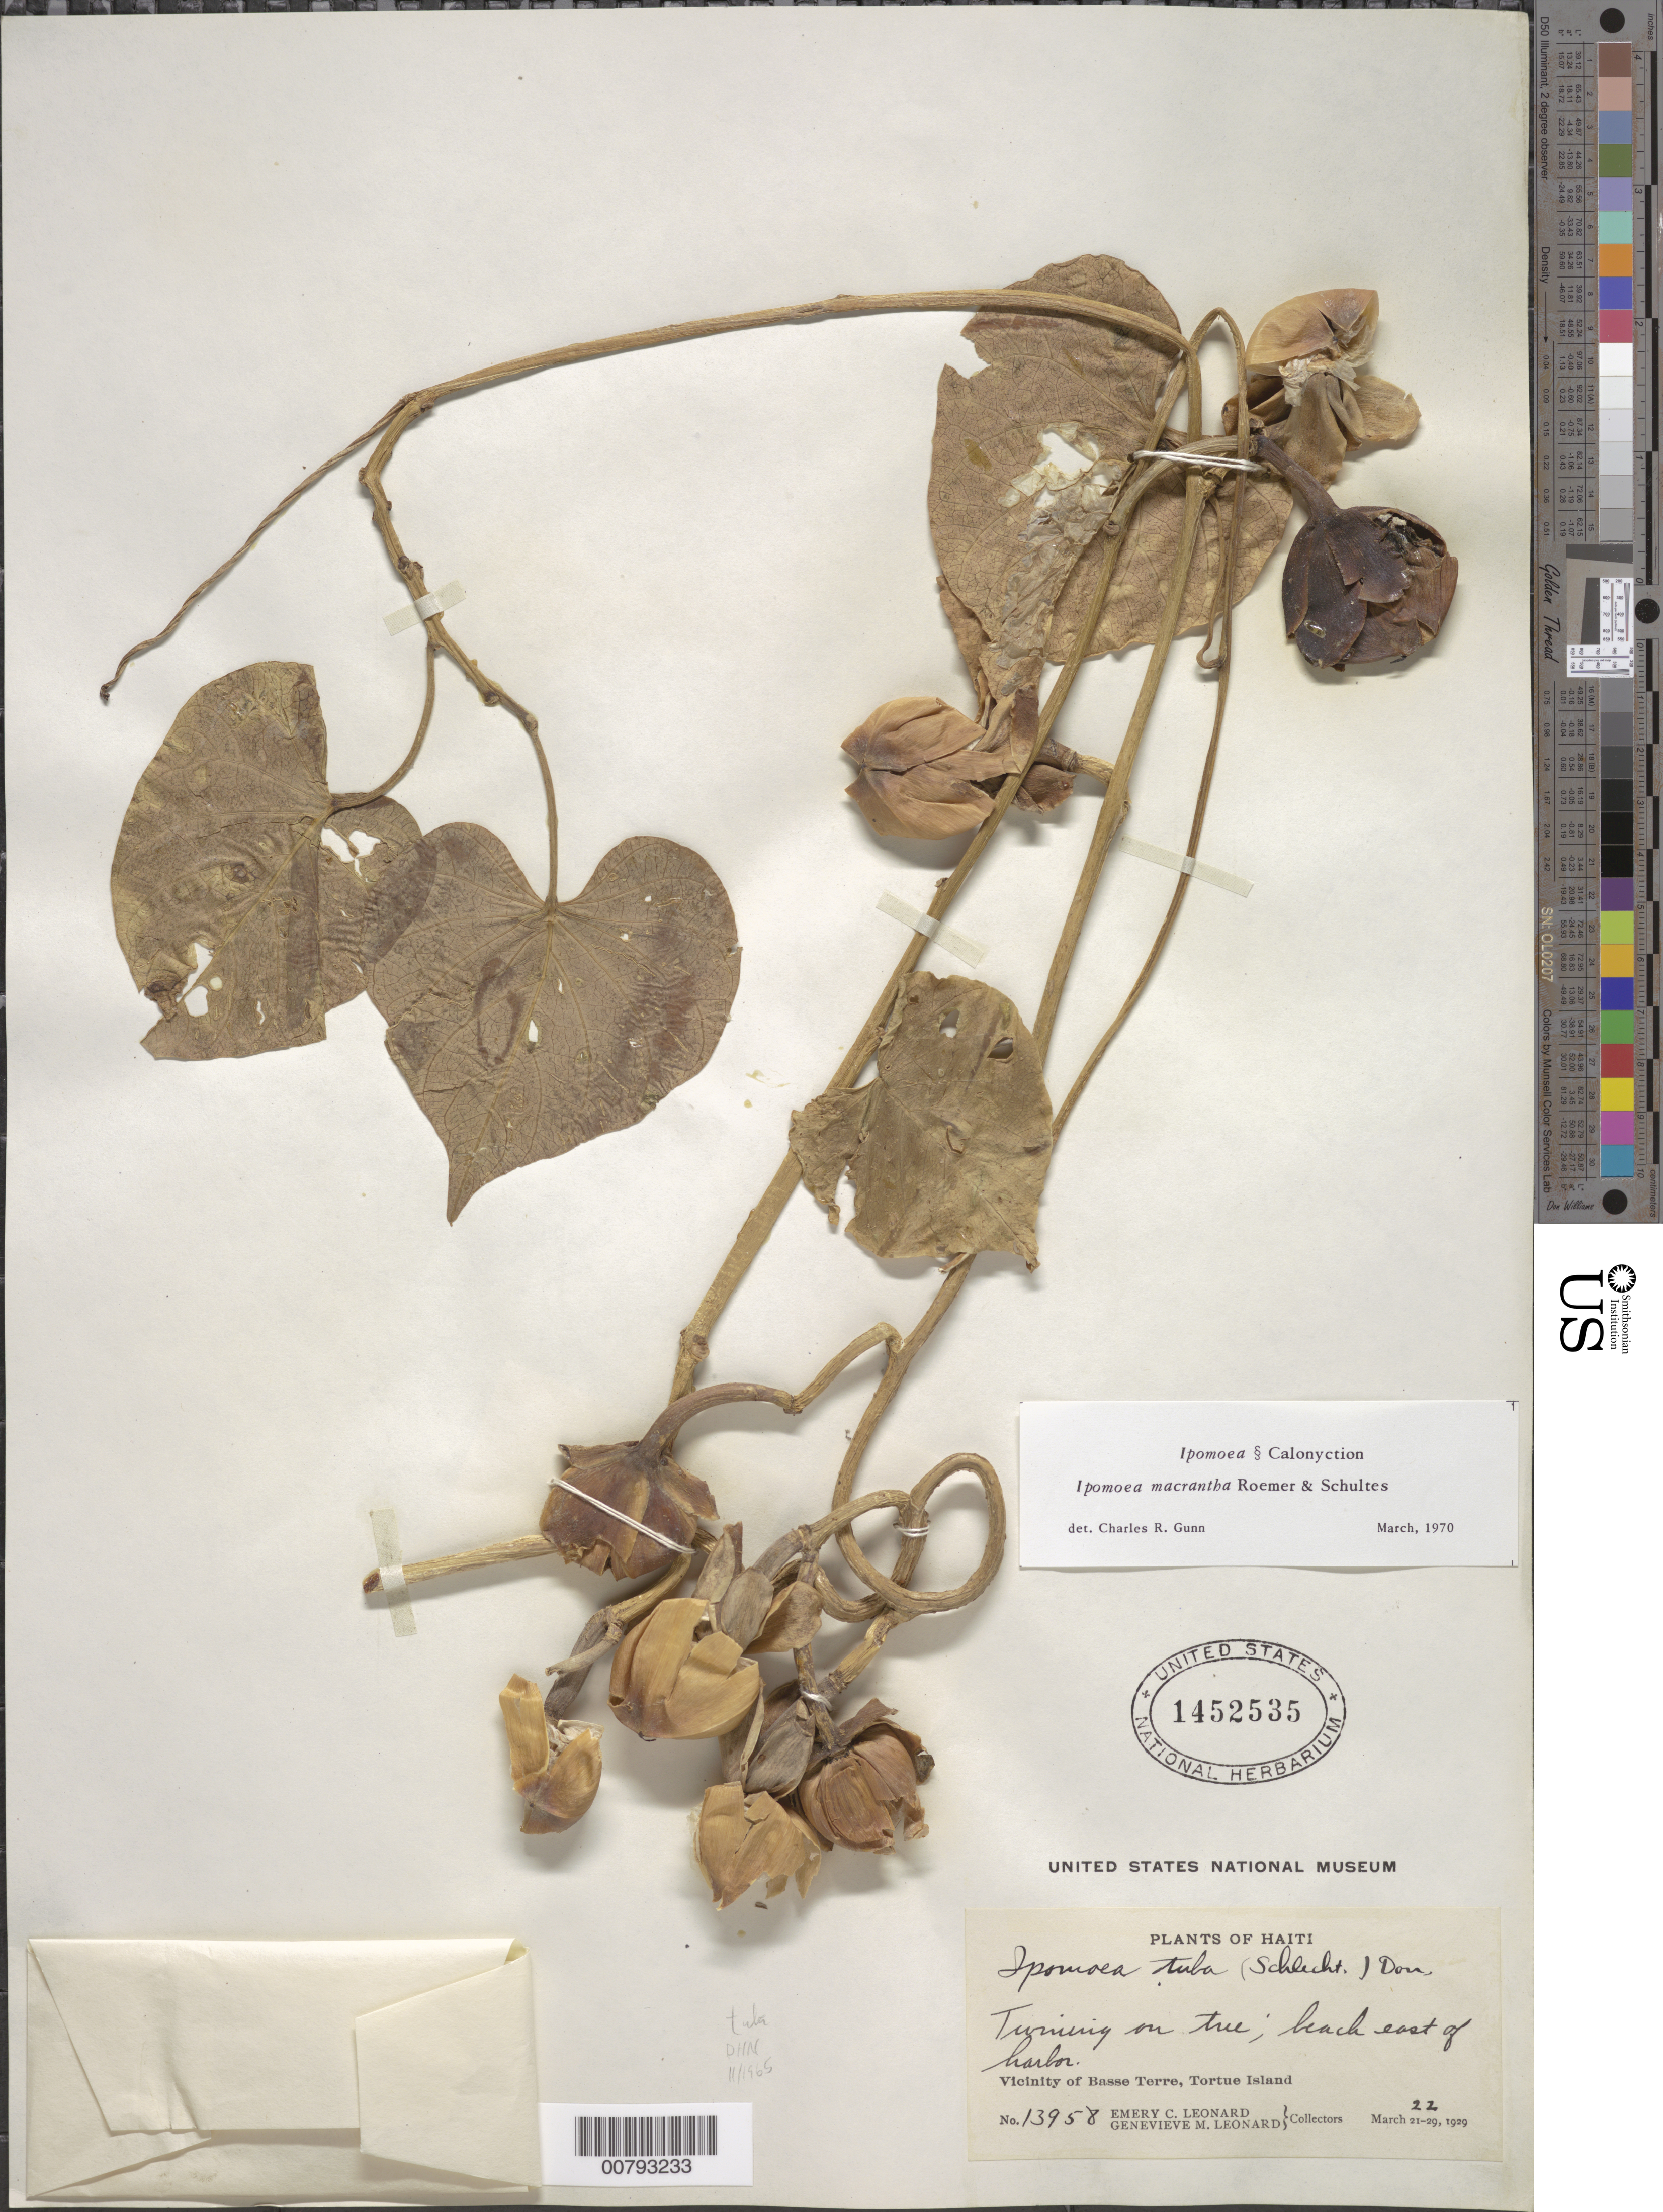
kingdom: Plantae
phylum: Tracheophyta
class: Magnoliopsida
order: Solanales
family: Convolvulaceae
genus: Ipomoea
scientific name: Ipomoea violacea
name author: L.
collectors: E. C. Leonard & G. M. Leonard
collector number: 13958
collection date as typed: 22 Mar 1929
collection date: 1929-03-22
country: Haiti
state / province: Nord-Óuest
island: Île de la Tortue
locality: Tortue Island, vicinity of Basse Terre, beach east of harbor.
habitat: Beach.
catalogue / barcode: US 1452535